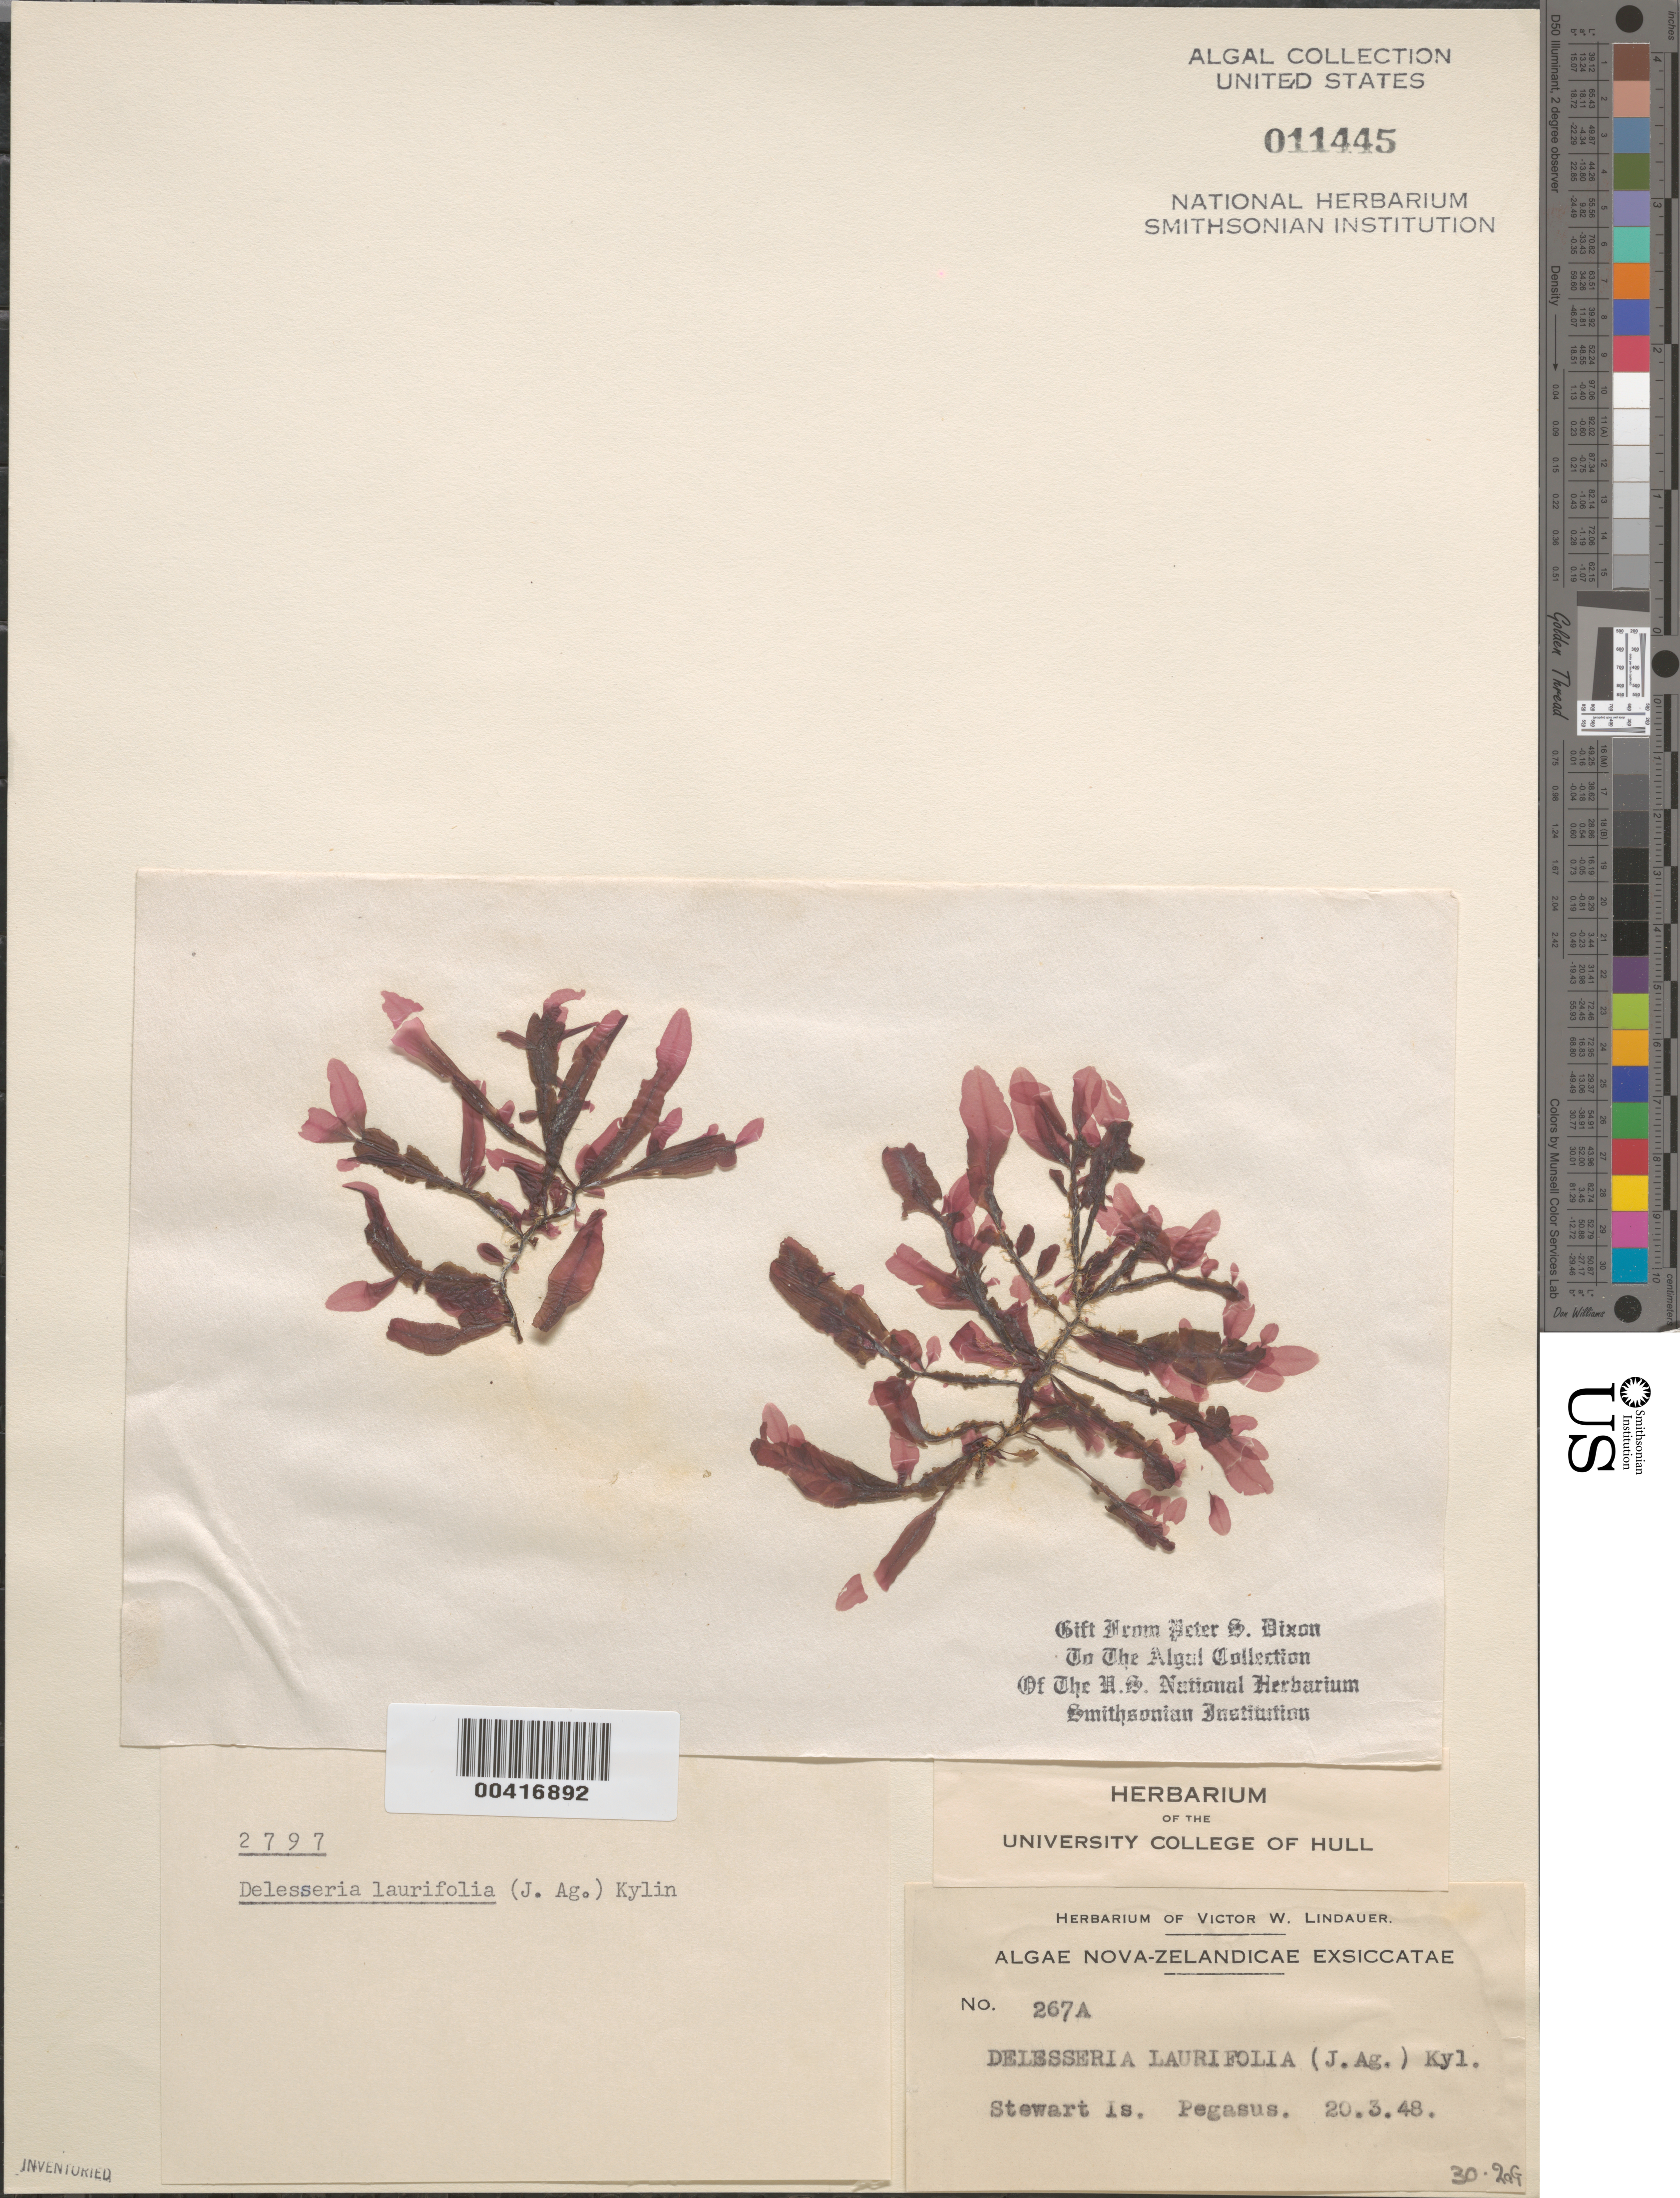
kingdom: Plantae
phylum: Rhodophyta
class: Florideophyceae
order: Ceramiales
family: Delesseriaceae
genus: Delesseria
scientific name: Delesseria laurifolia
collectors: V. Lindauer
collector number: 267A & PSD 2797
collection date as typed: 20 Mar 1948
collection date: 1948-03-20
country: New Zealand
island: Stewart Island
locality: Pegasus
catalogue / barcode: US 11445